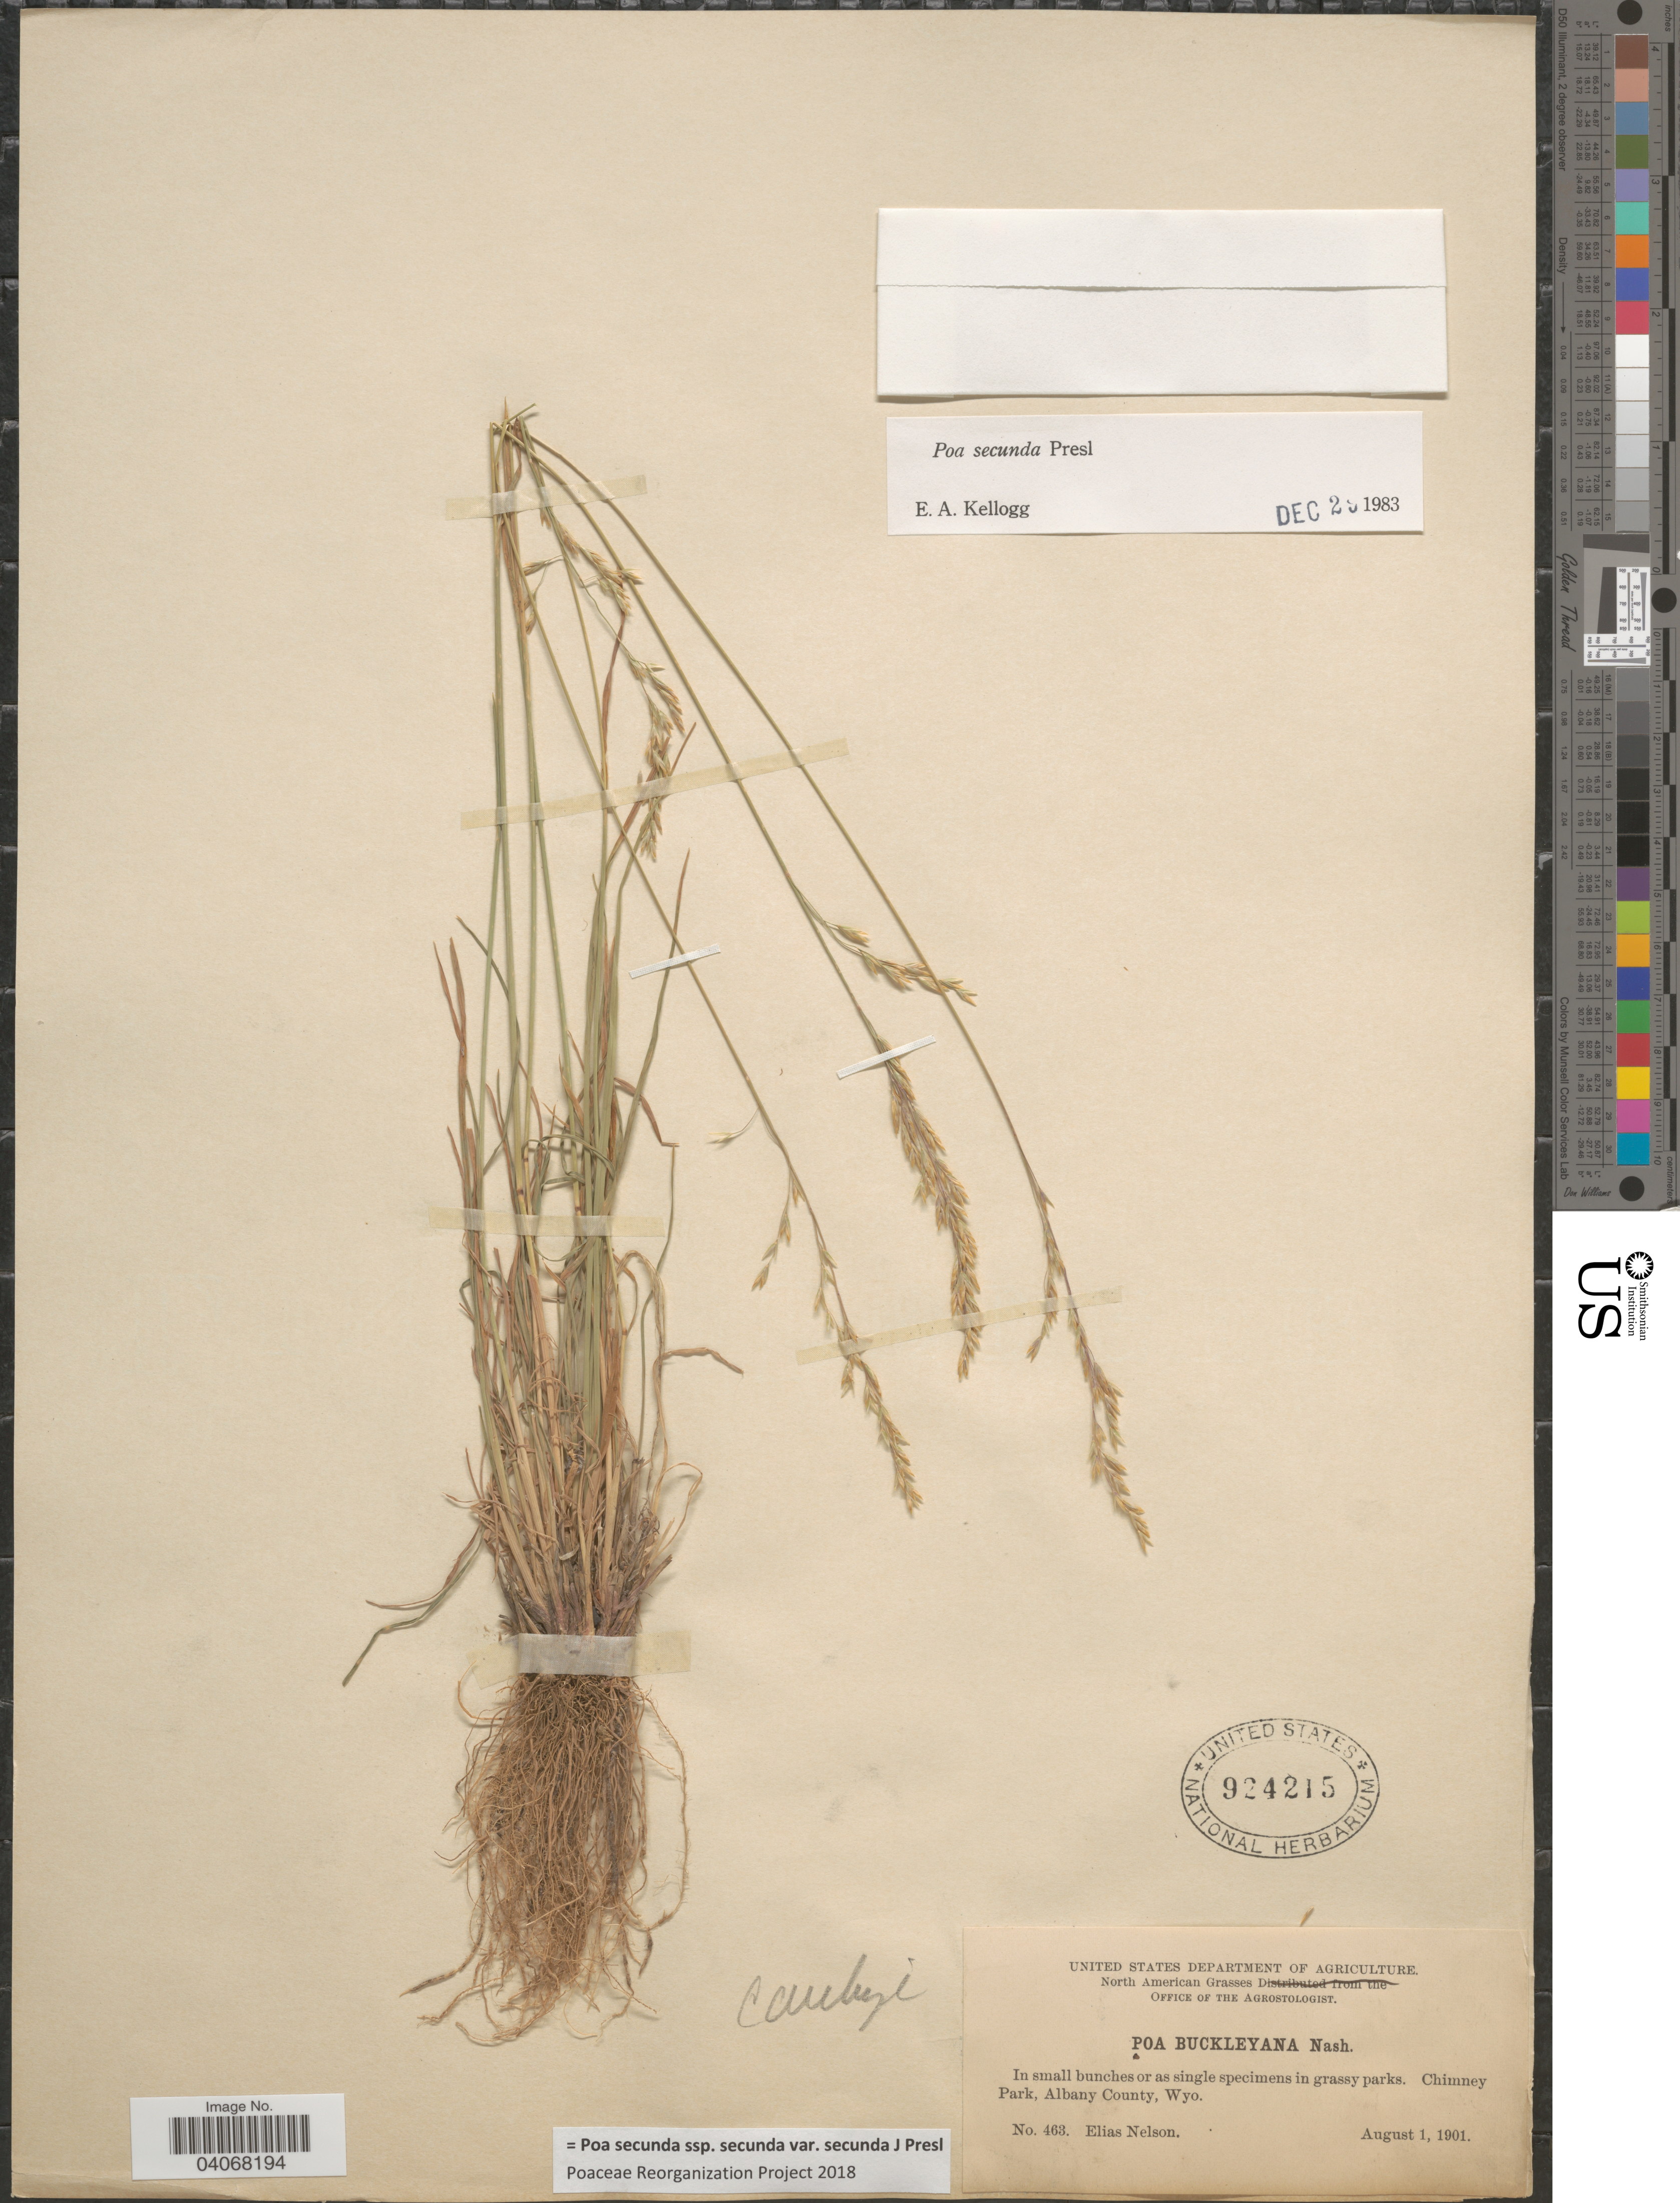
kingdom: Plantae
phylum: Tracheophyta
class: Liliopsida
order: Poales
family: Poaceae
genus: Poa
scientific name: Poa secunda subsp. secunda var. secunda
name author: J. Presl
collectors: E. Nelson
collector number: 463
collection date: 1901-08-01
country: United States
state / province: Wyoming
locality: Chimney Park, Albany County.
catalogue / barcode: US 924215